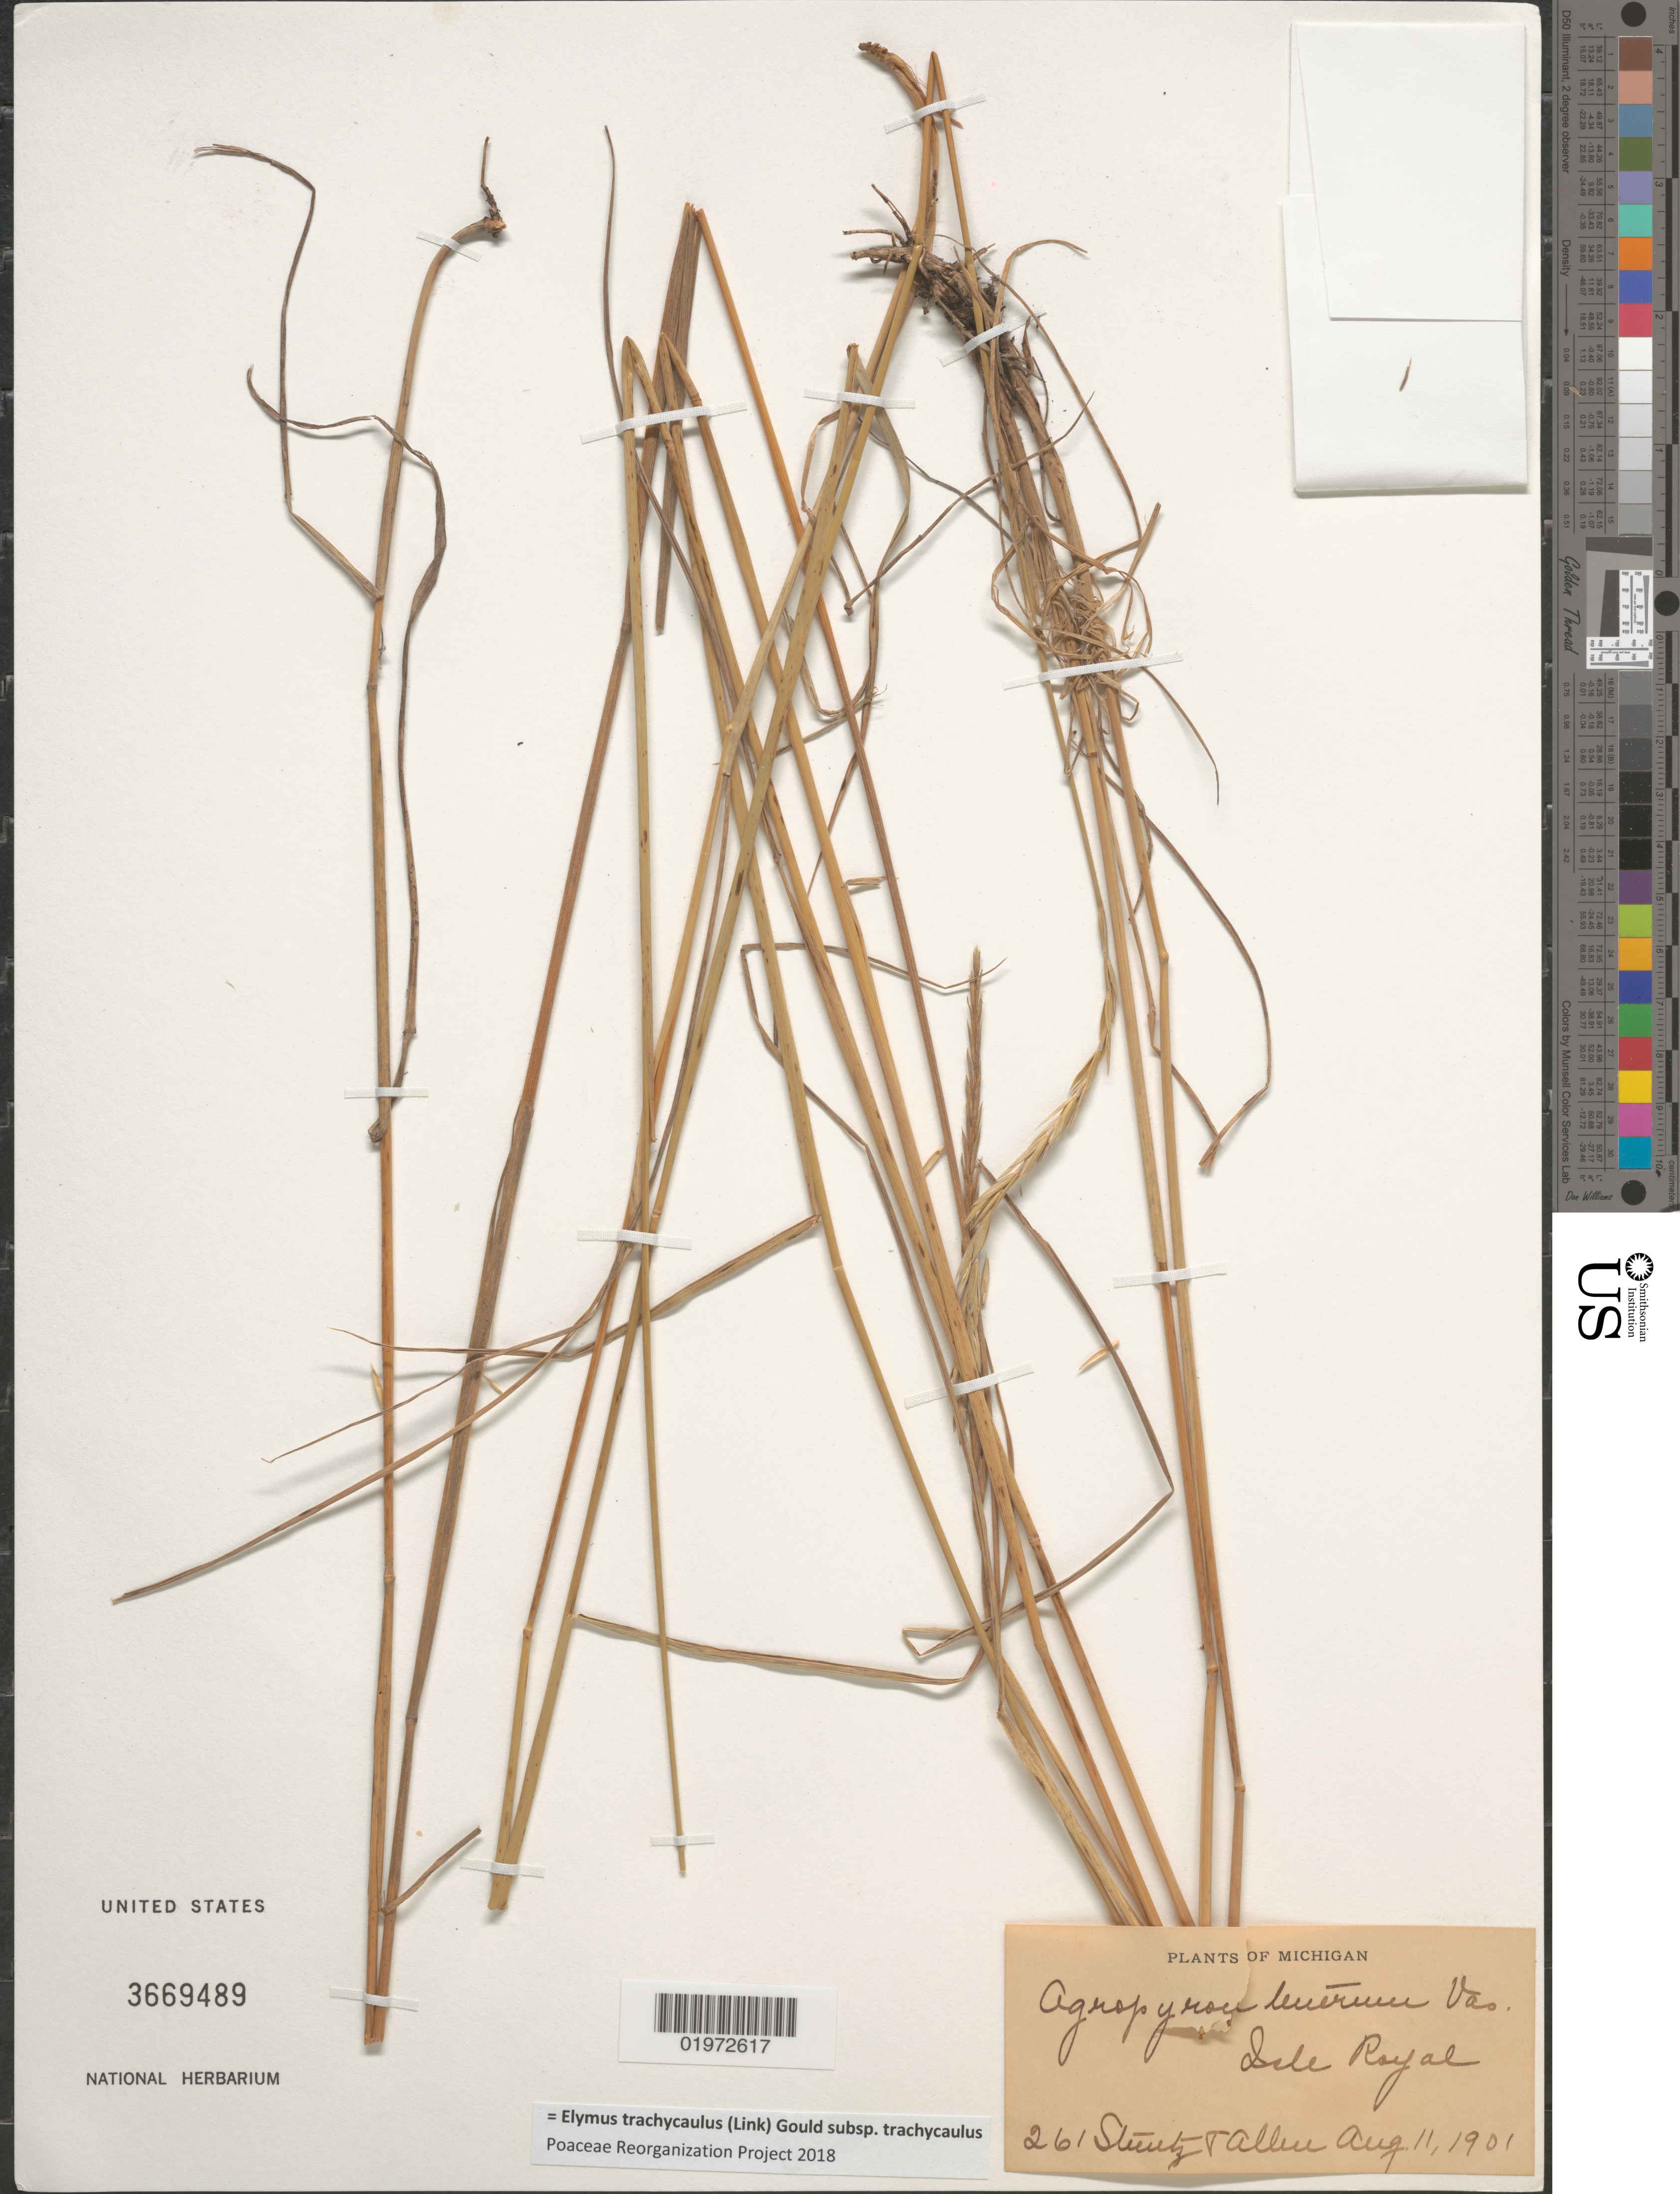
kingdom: Plantae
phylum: Tracheophyta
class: Liliopsida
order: Poales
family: Poaceae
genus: Elymus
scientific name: Elymus trachycaulus subsp. trachycaulus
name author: (Link) Gould ex Shinners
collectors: Stuntz & -- Allen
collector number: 261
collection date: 1901-08-11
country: United States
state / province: Michigan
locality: Isle Royal.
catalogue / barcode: US 3669489